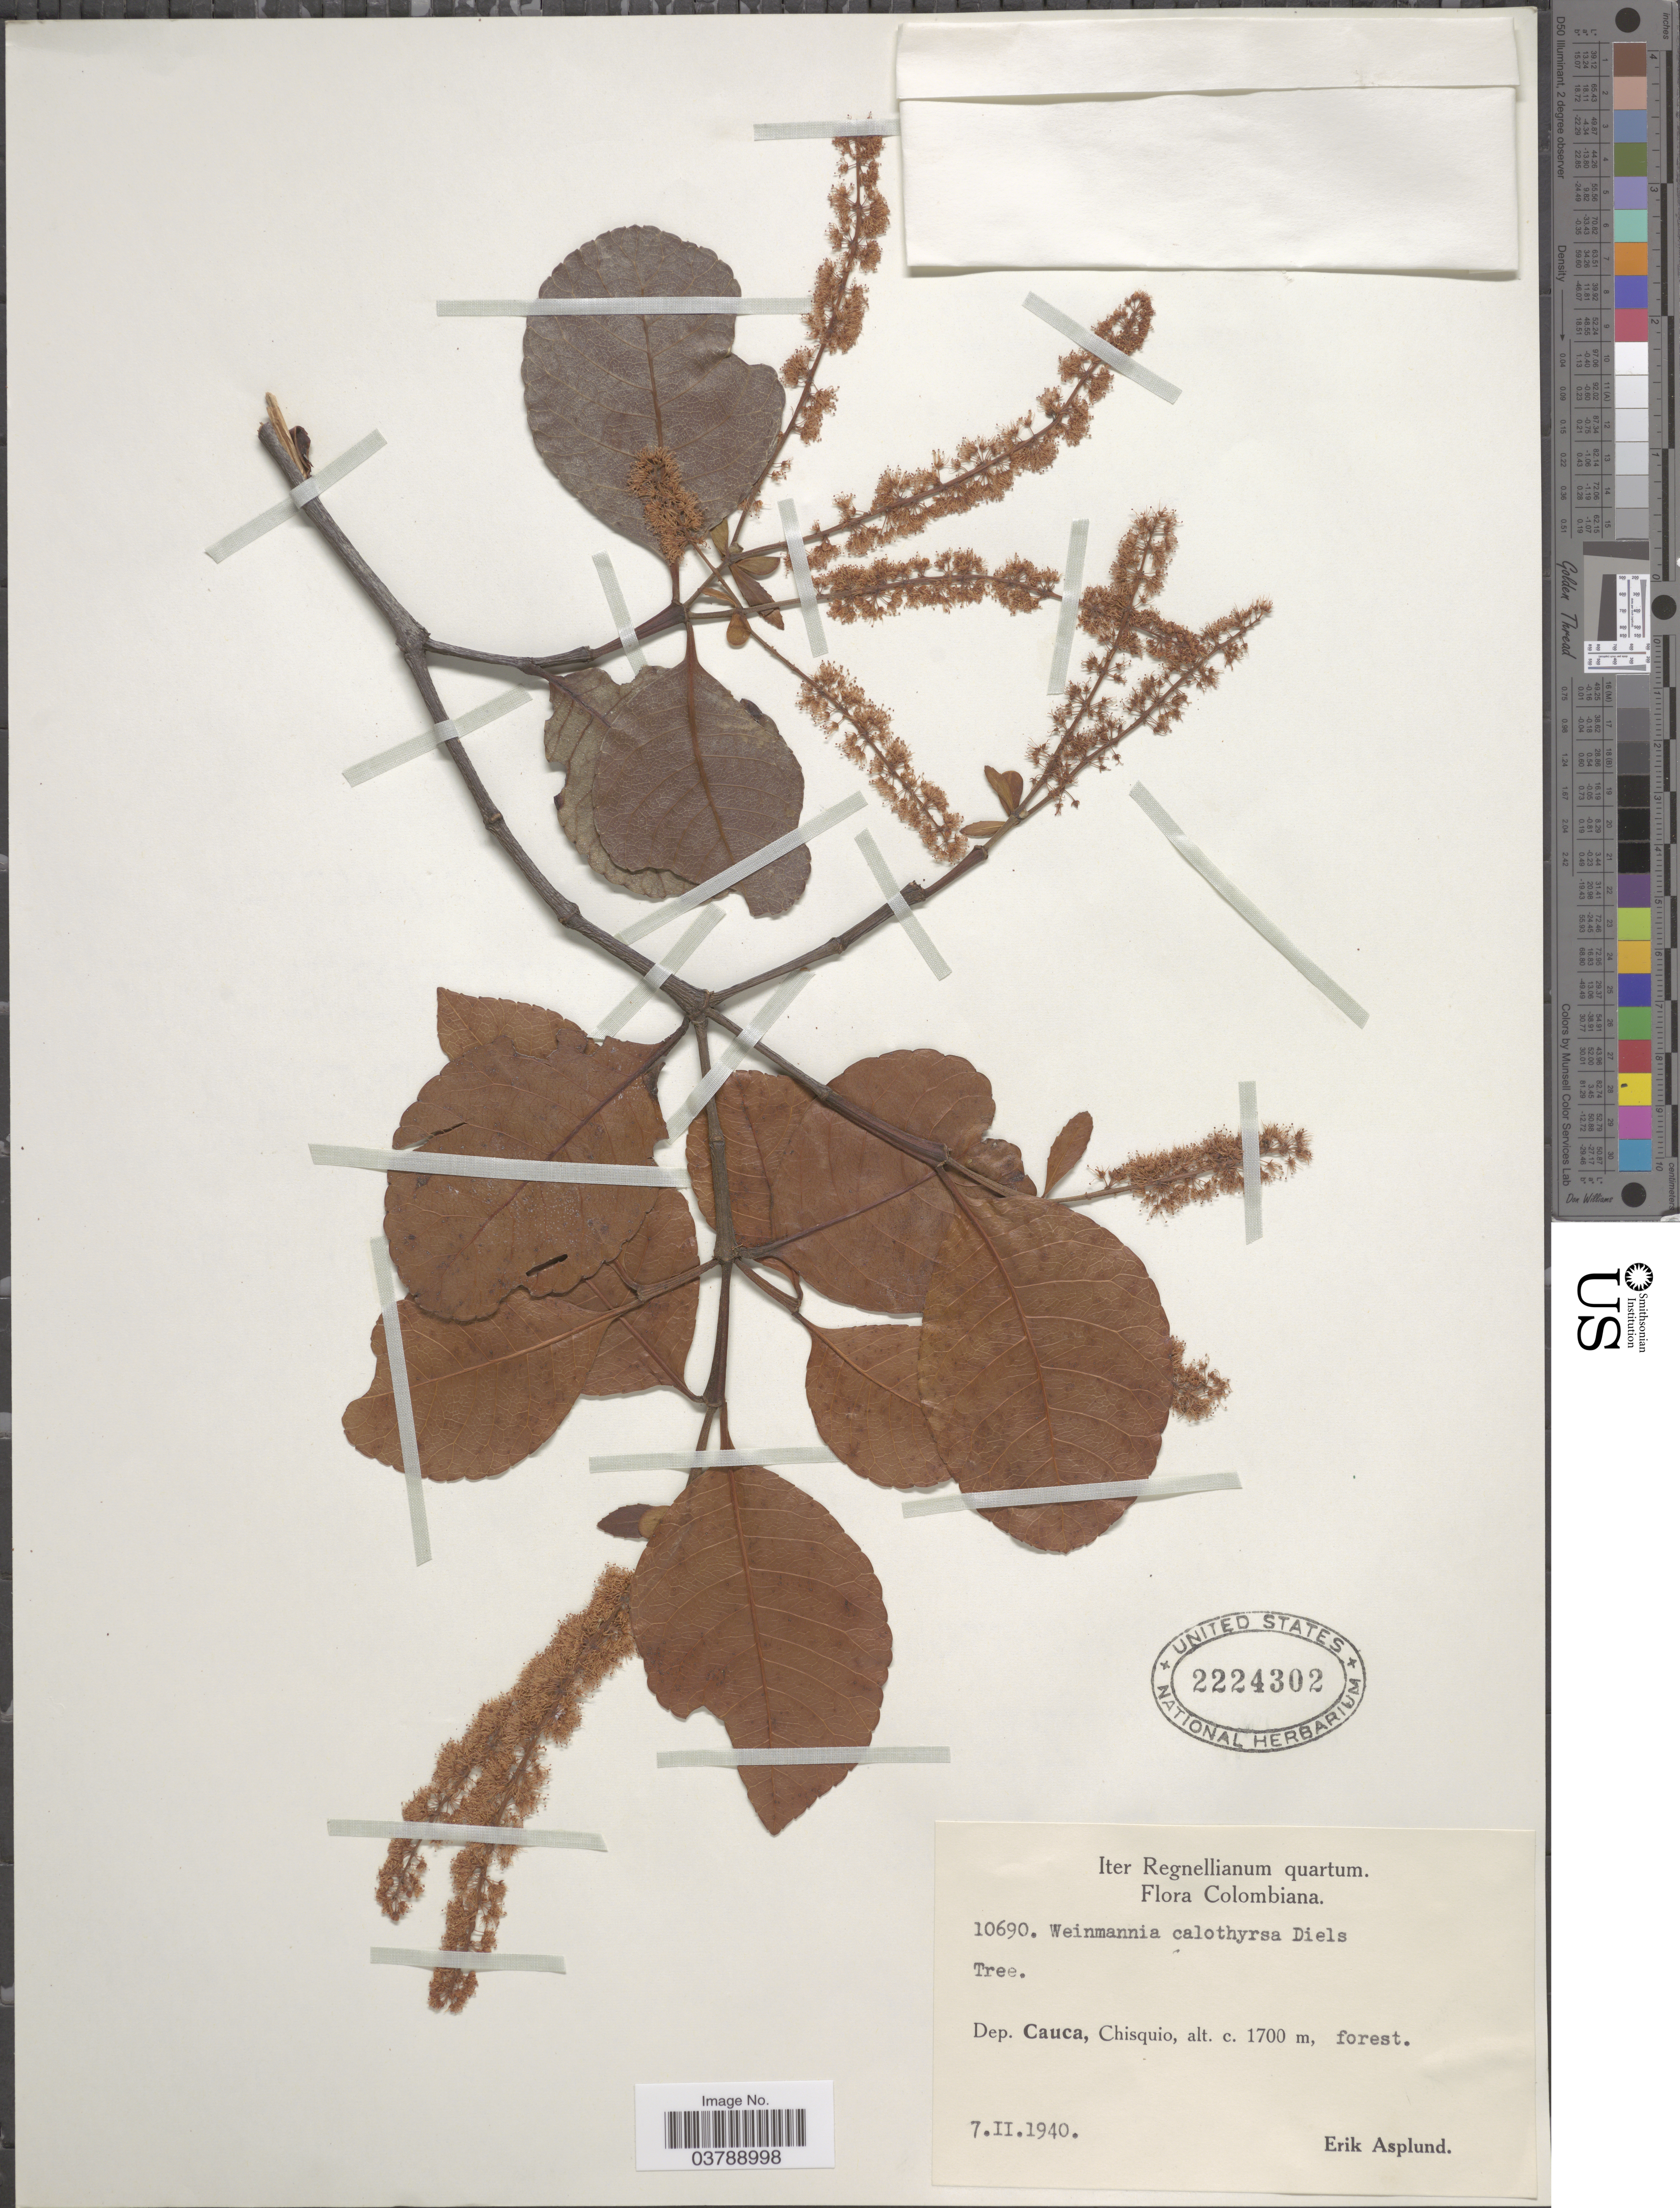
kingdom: Plantae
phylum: Tracheophyta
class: Magnoliopsida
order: Oxalidales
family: Cunoniaceae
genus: Weinmannia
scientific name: Weinmannia balbisiana var. calothyrsa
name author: (Diels) Cuatrec.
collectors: E. Asplund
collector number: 10690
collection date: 1940-02-07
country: Colombia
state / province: Cauca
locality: Dep. Cauca, Chisquio.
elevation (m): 1700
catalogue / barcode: US 2224302